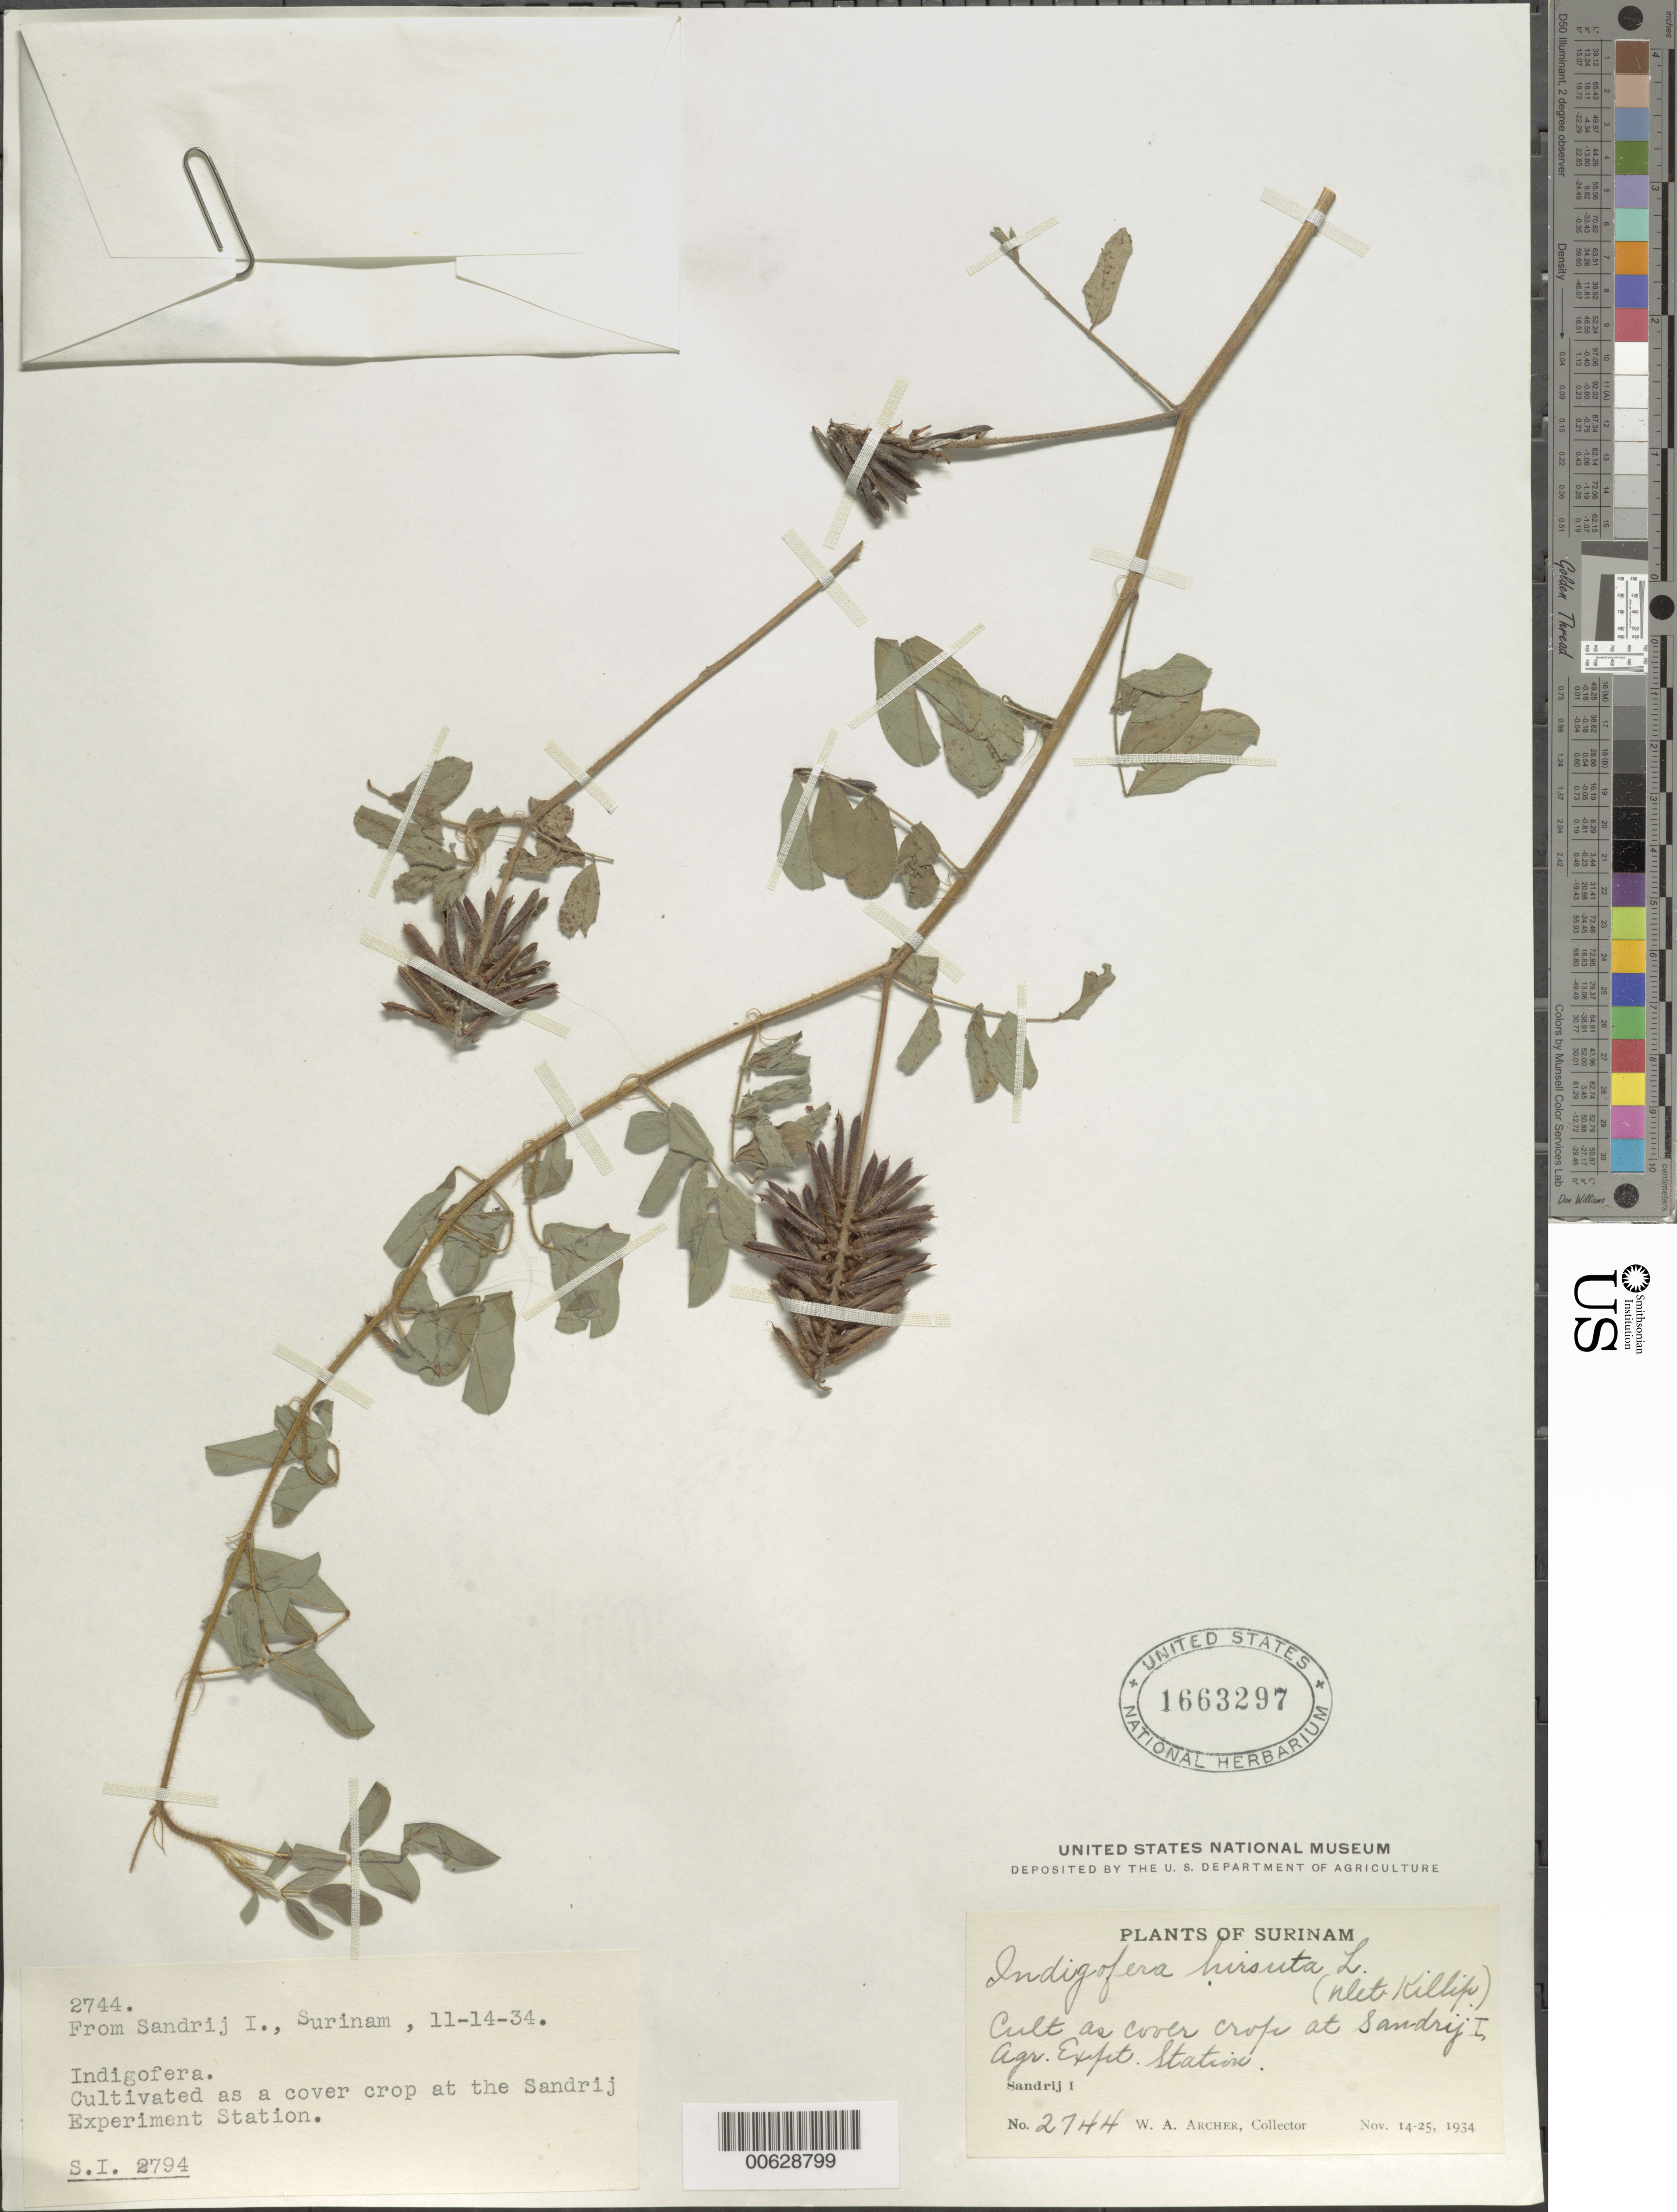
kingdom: Plantae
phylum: Tracheophyta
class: Magnoliopsida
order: Fabales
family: Fabaceae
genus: Indigofera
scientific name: Indigofera hirsuta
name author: L.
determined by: Killip, Ellsworth P.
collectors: W. A. Archer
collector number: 2744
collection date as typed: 14-Nov-34 to 25-Nov-34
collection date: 1934-11-14/1934-11-25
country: Suriname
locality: Zanderij I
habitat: Cultivated as a cover crop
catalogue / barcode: US 1663297